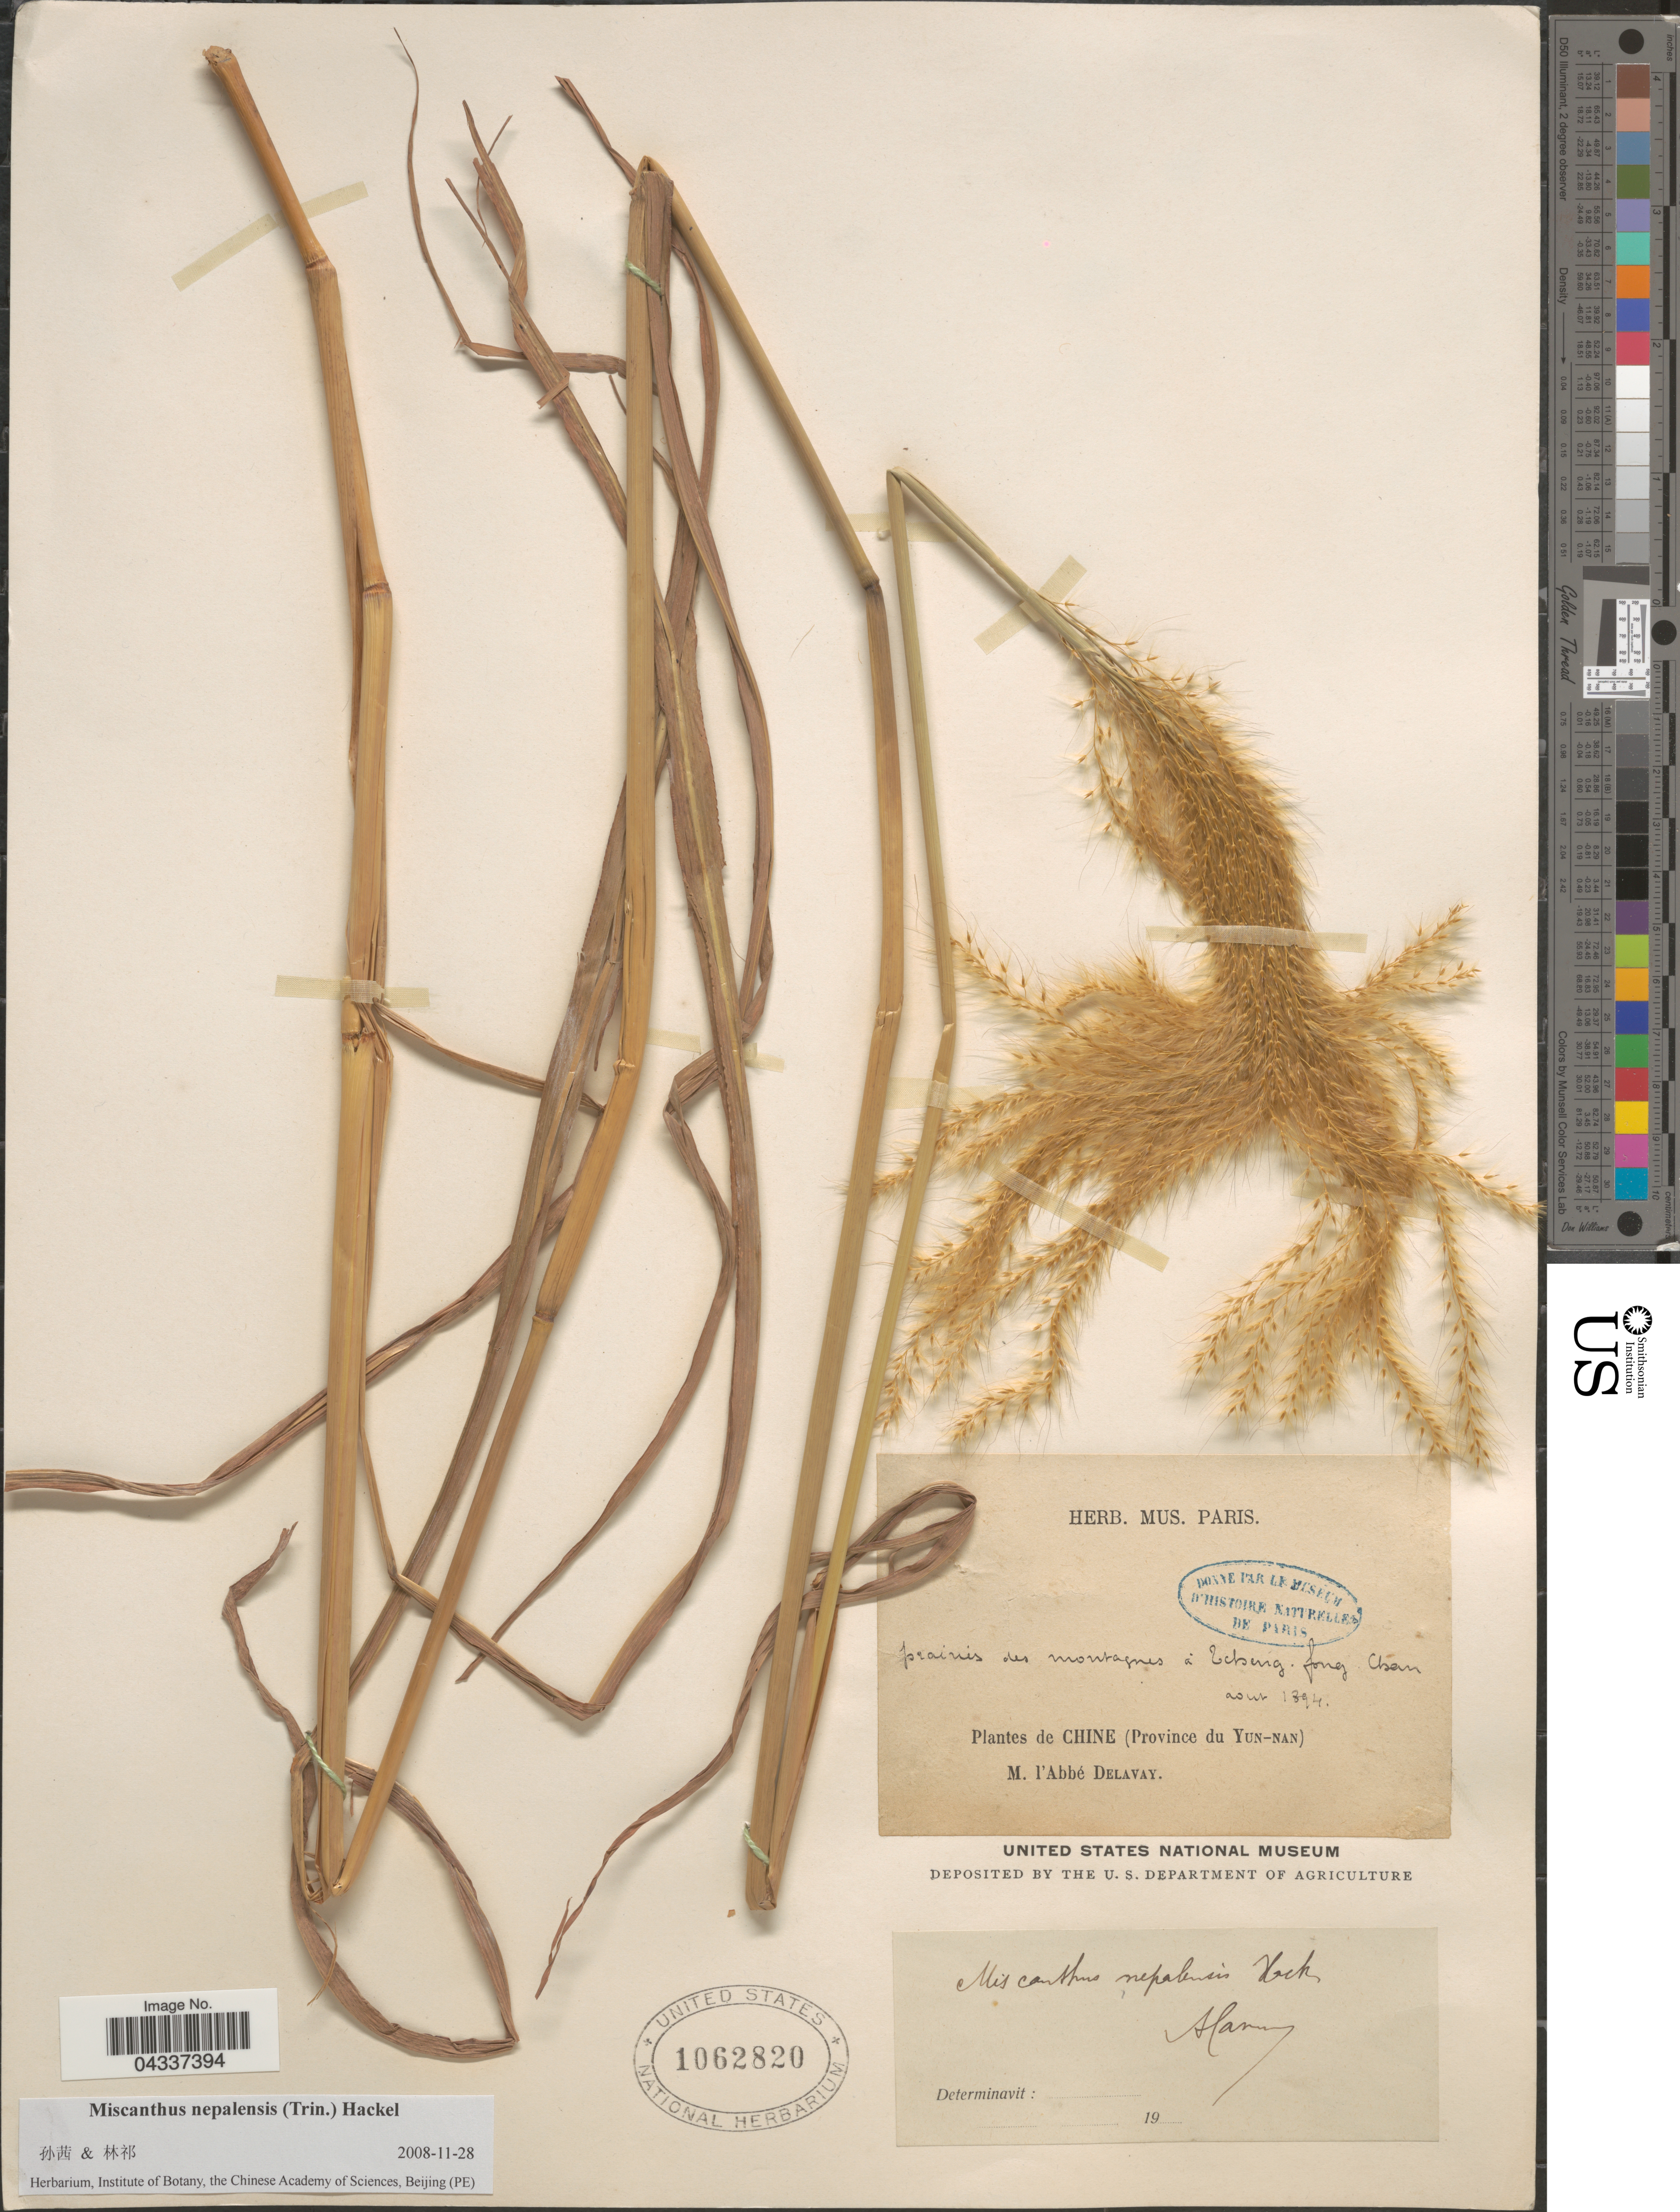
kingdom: Plantae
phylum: Tracheophyta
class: Liliopsida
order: Poales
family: Poaceae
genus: Miscanthus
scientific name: Miscanthus nepalensis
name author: (Trin.) Hack.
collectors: P. Delavay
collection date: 1894-08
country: China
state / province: Yunnan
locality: Prairies des montagnes à Sheng fong Chan. (Province du Yun-nan).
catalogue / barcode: US 1062820